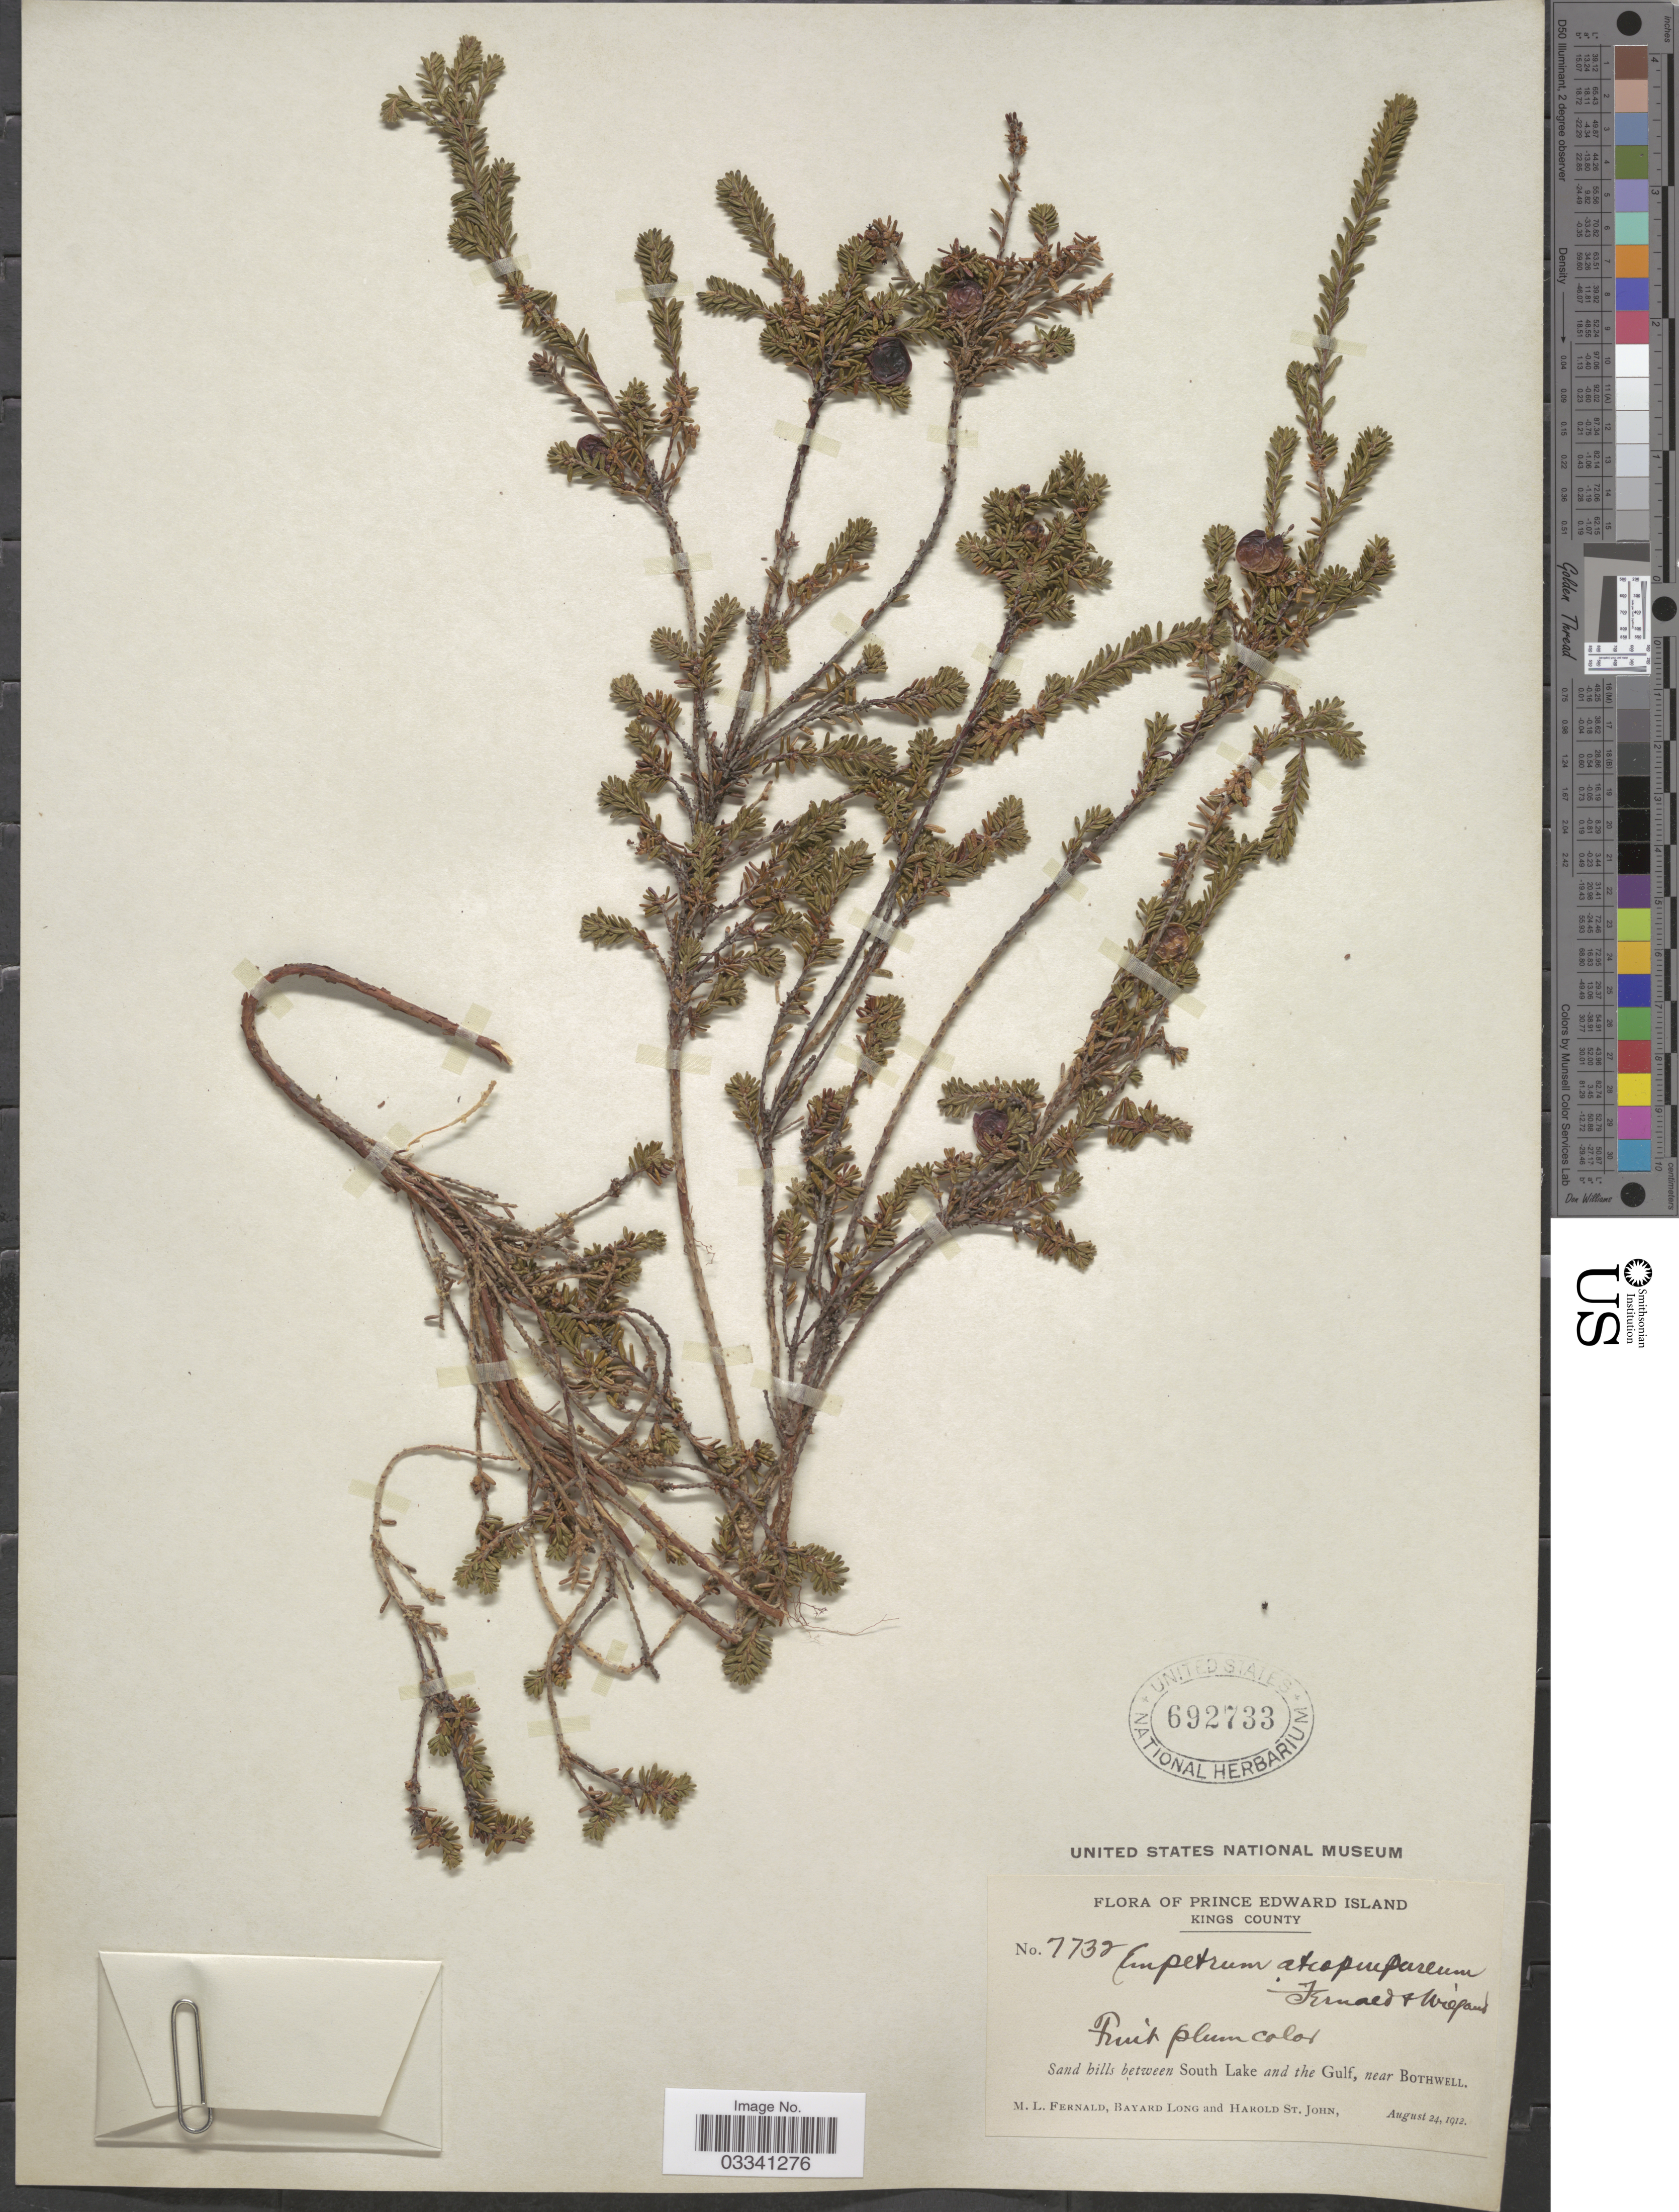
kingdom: Plantae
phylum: Tracheophyta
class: Magnoliopsida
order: Ericales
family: Ericaceae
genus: Empetrum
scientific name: Empetrum atropurpureum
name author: Fernald & Wiegand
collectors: M. L. Fernald, B. Long & H. St. John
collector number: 7732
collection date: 1912-08-24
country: Canada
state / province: Prince Edward Island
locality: Kings County. Sand hills between South Lake and the Gulf, near Bothwell.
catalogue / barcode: US 692733